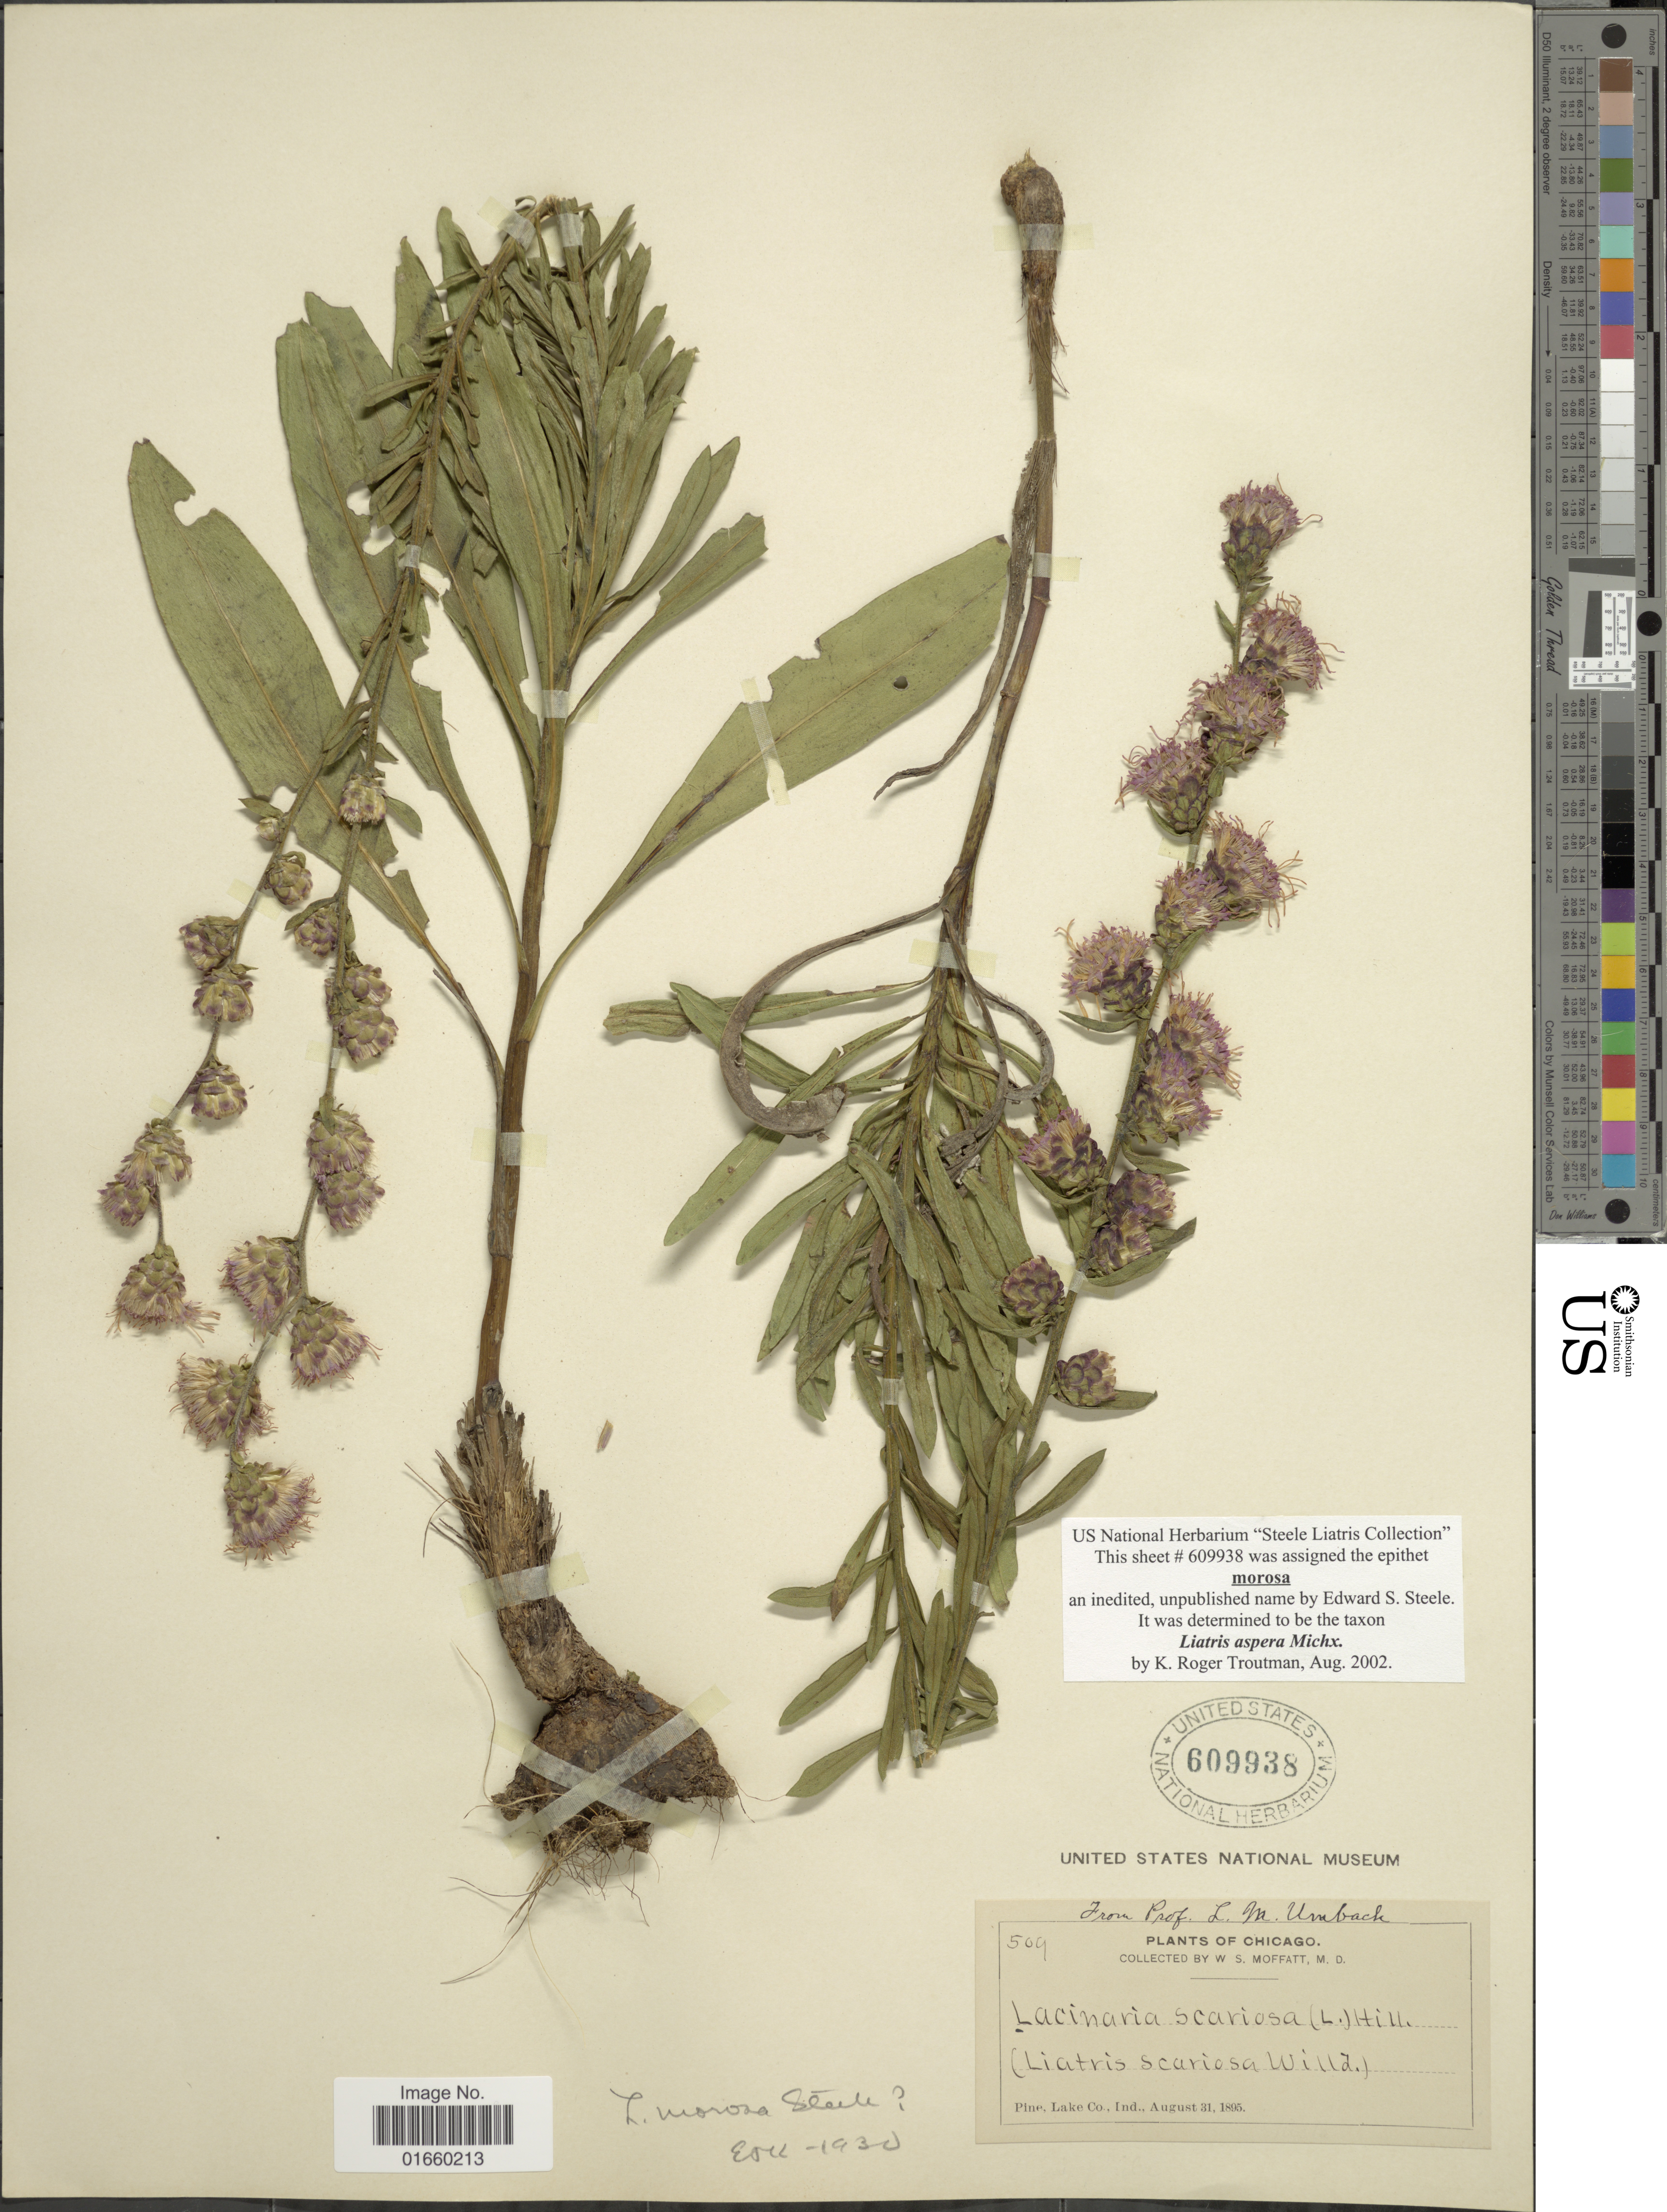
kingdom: Plantae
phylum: Tracheophyta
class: Magnoliopsida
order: Asterales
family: Asteraceae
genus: Liatris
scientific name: Liatris aspera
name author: Michx.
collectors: W. Moffatt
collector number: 509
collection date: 1895-08-31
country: United States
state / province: Indiana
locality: Chicago, Pine, Lake Co.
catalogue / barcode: US 609938